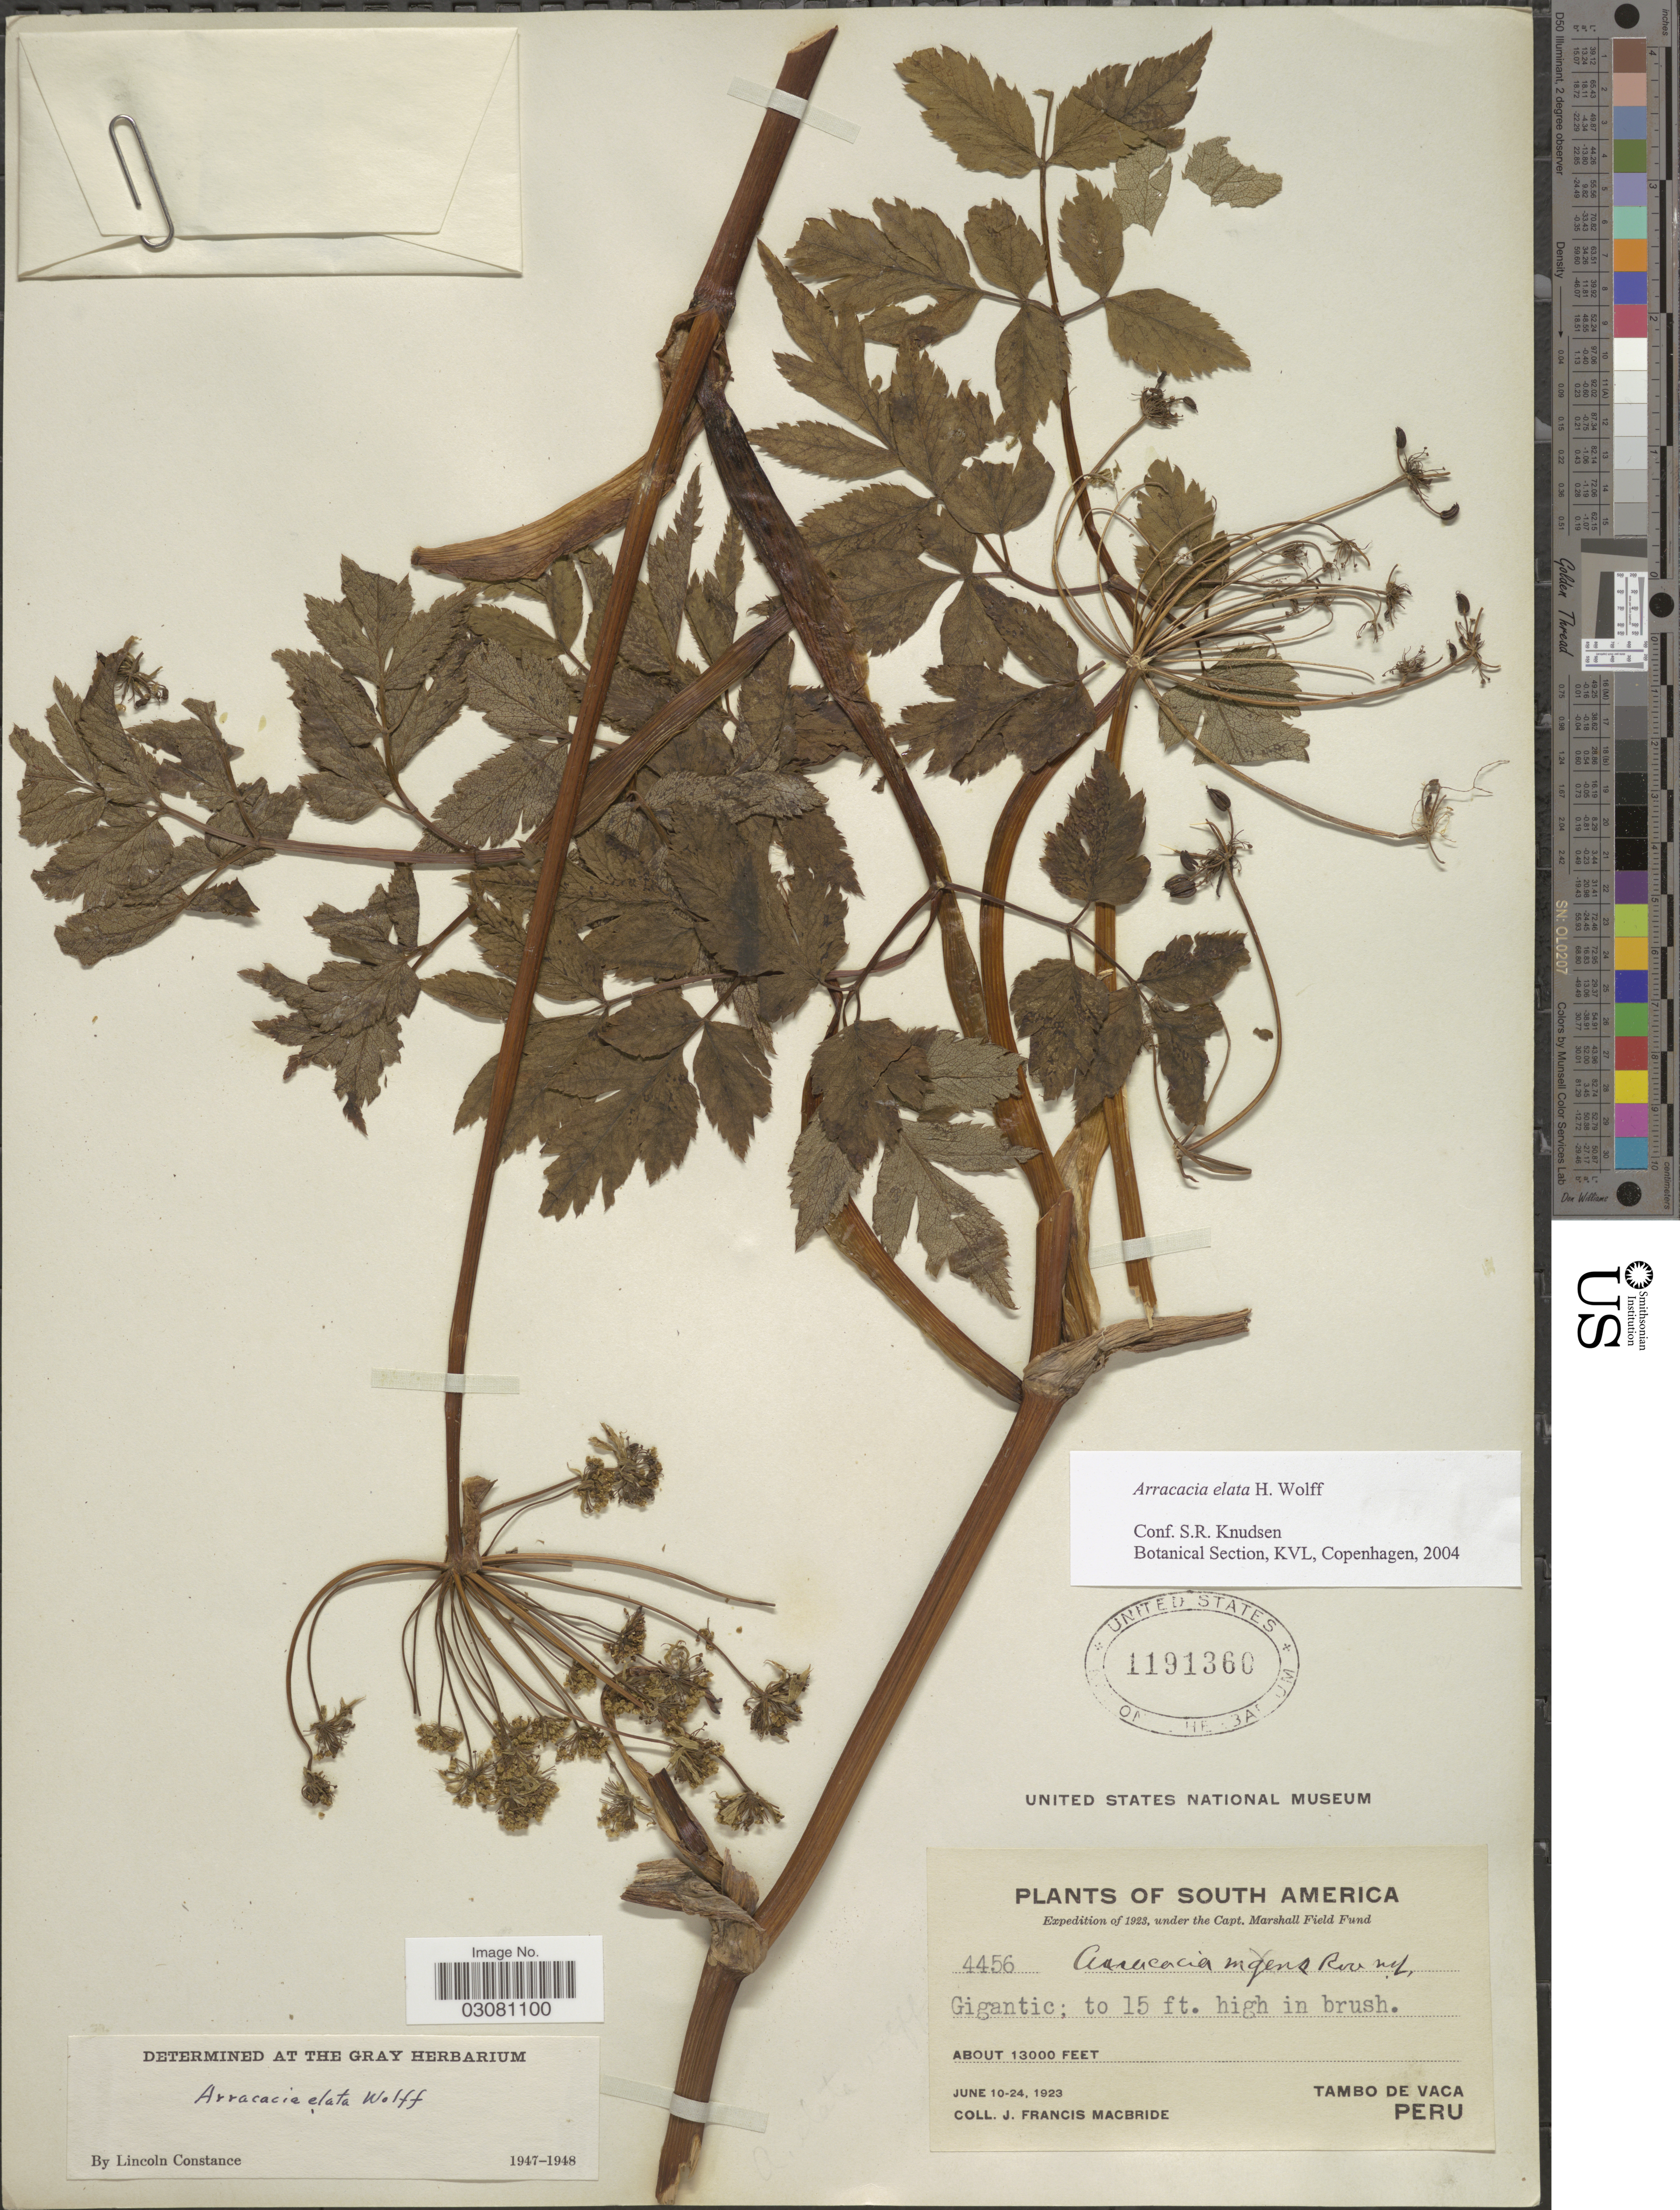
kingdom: Plantae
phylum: Tracheophyta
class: Magnoliopsida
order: Apiales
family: Apiaceae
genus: Arracacia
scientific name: Arracacia elata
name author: H. Wolff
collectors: J. F. Macbride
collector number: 4456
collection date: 1923-06-10/1923-06-24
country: Peru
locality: Tambo de Vaca.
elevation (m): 3962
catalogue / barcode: US 1191360